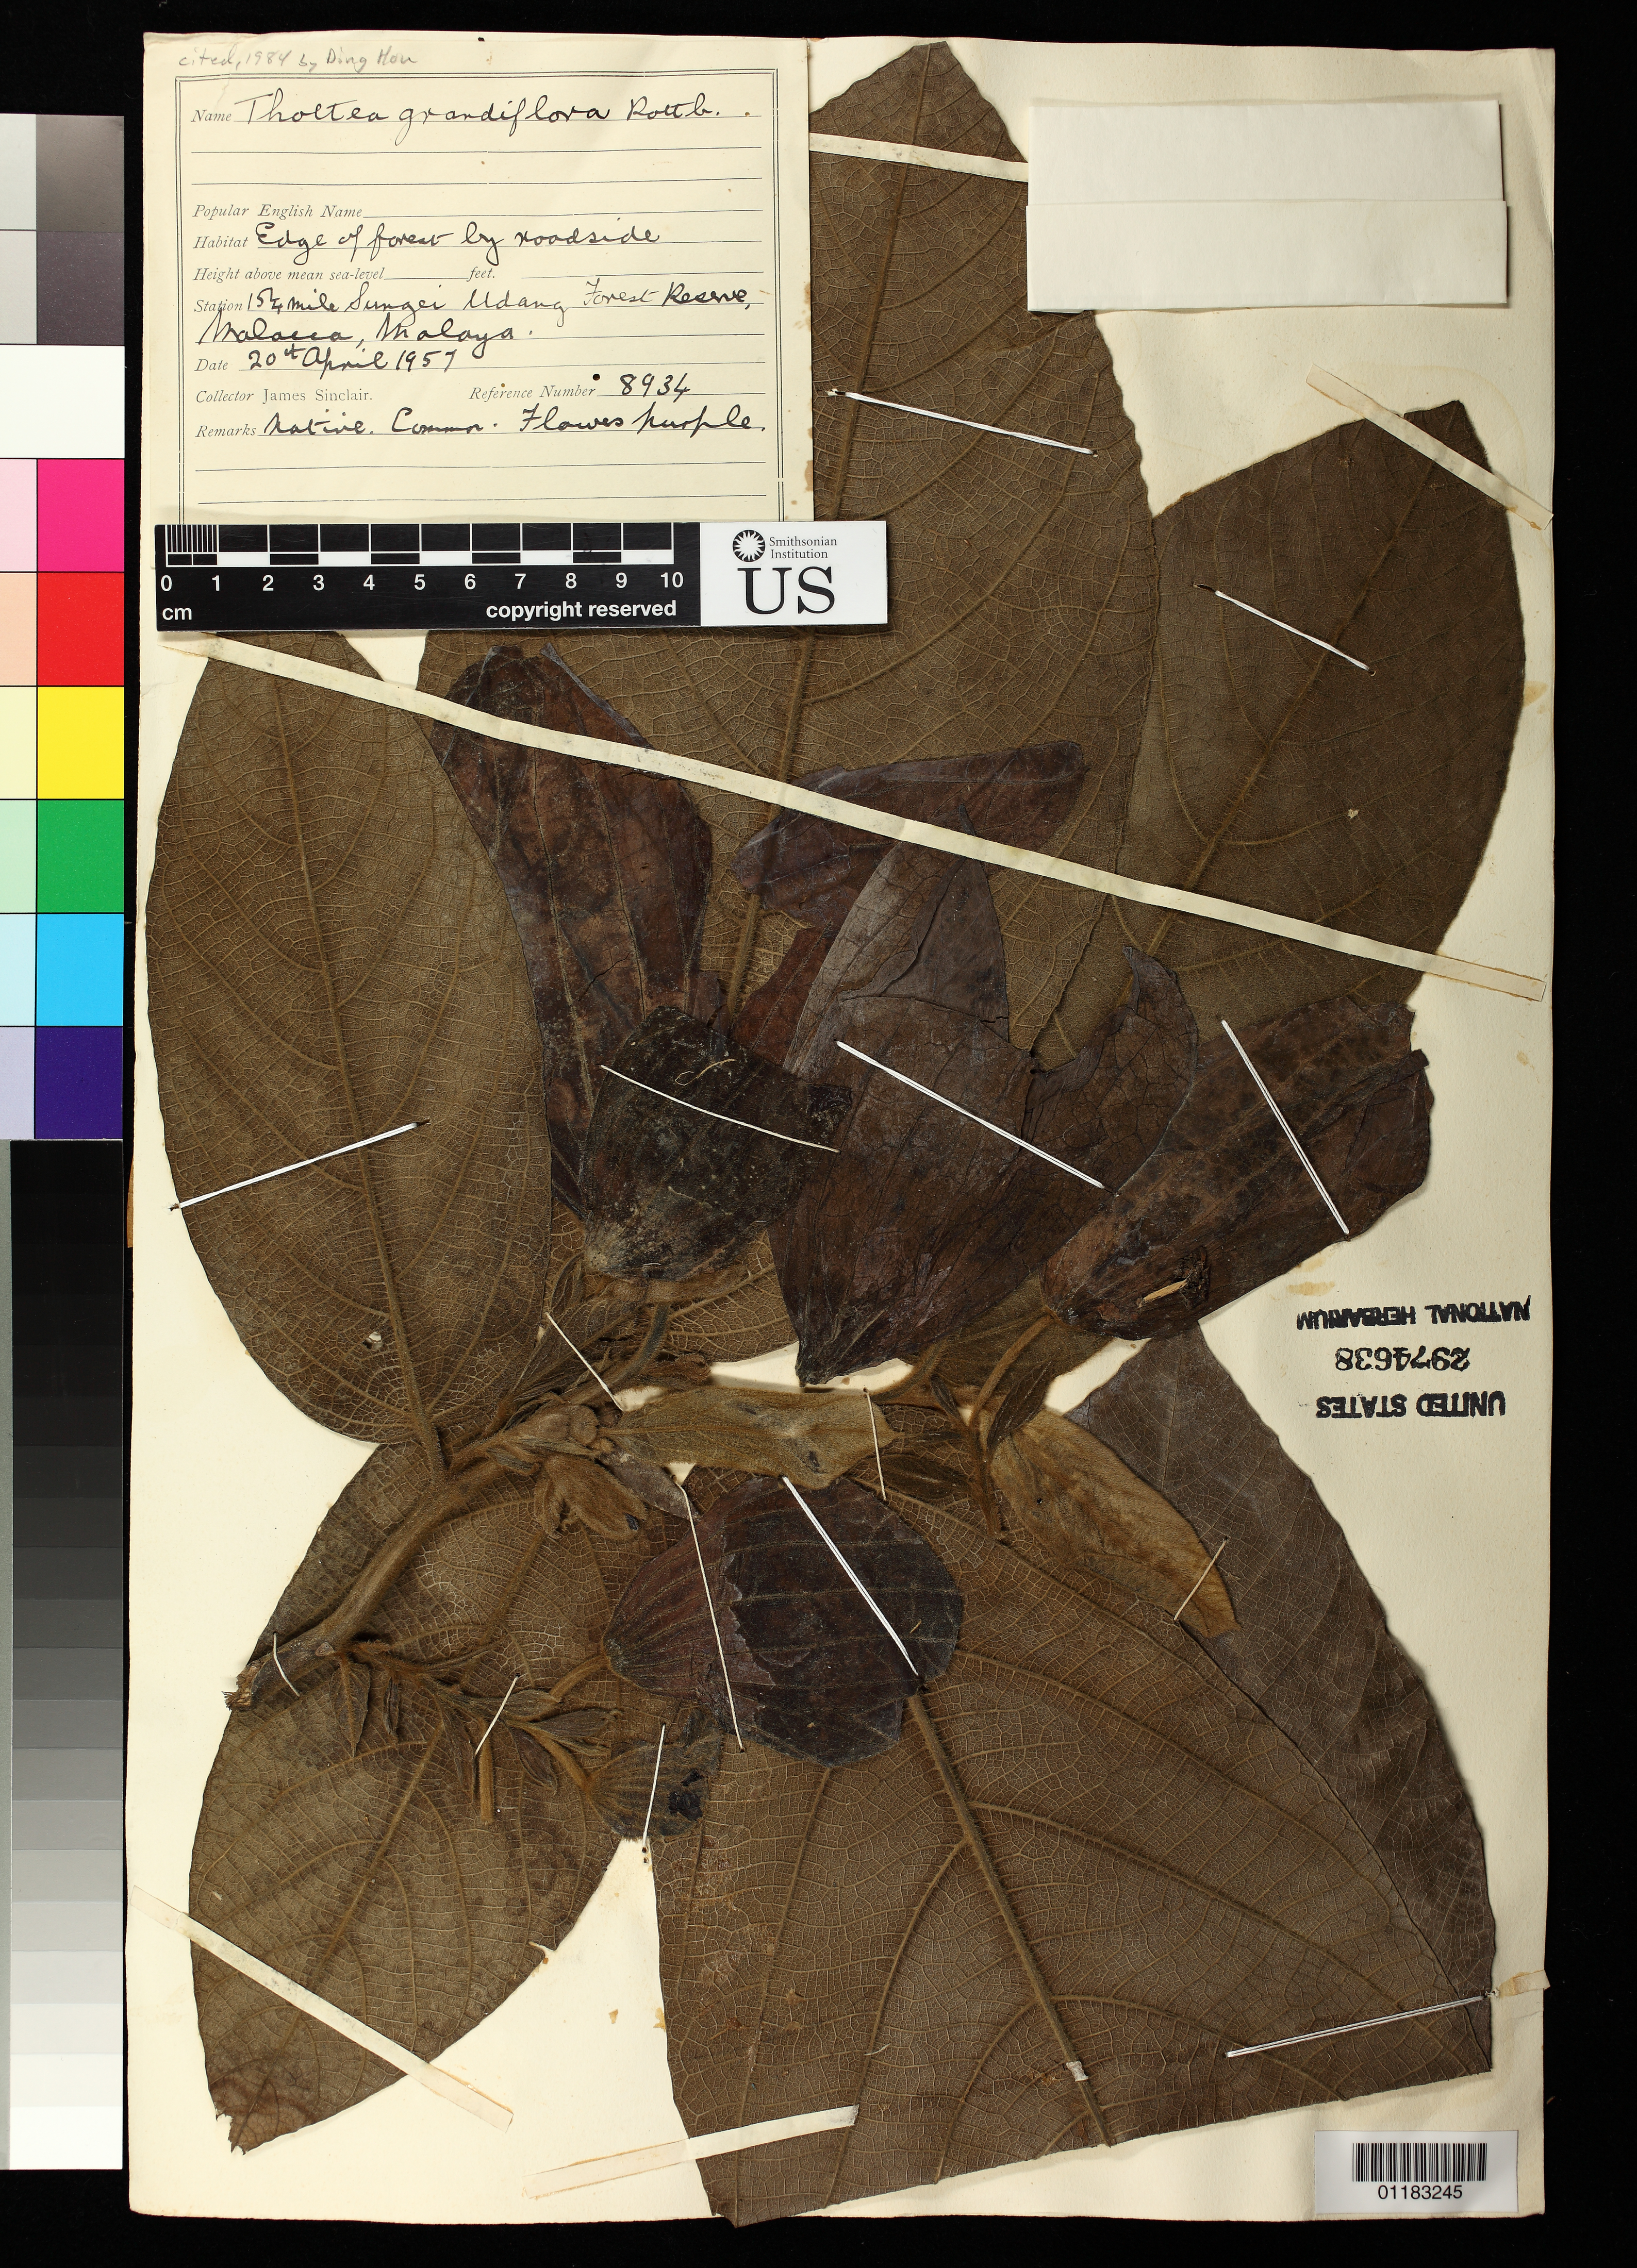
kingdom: Plantae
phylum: Tracheophyta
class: Magnoliopsida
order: Piperales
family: Aristolochiaceae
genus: Thottea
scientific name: Thottea grandiflora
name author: Rottb.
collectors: J. Sinclair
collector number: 8934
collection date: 1957-04-20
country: Malaysia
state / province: Melaka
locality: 15.25 mile Sungei Udang. Forest Reserve, Malacca.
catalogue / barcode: US 2974638